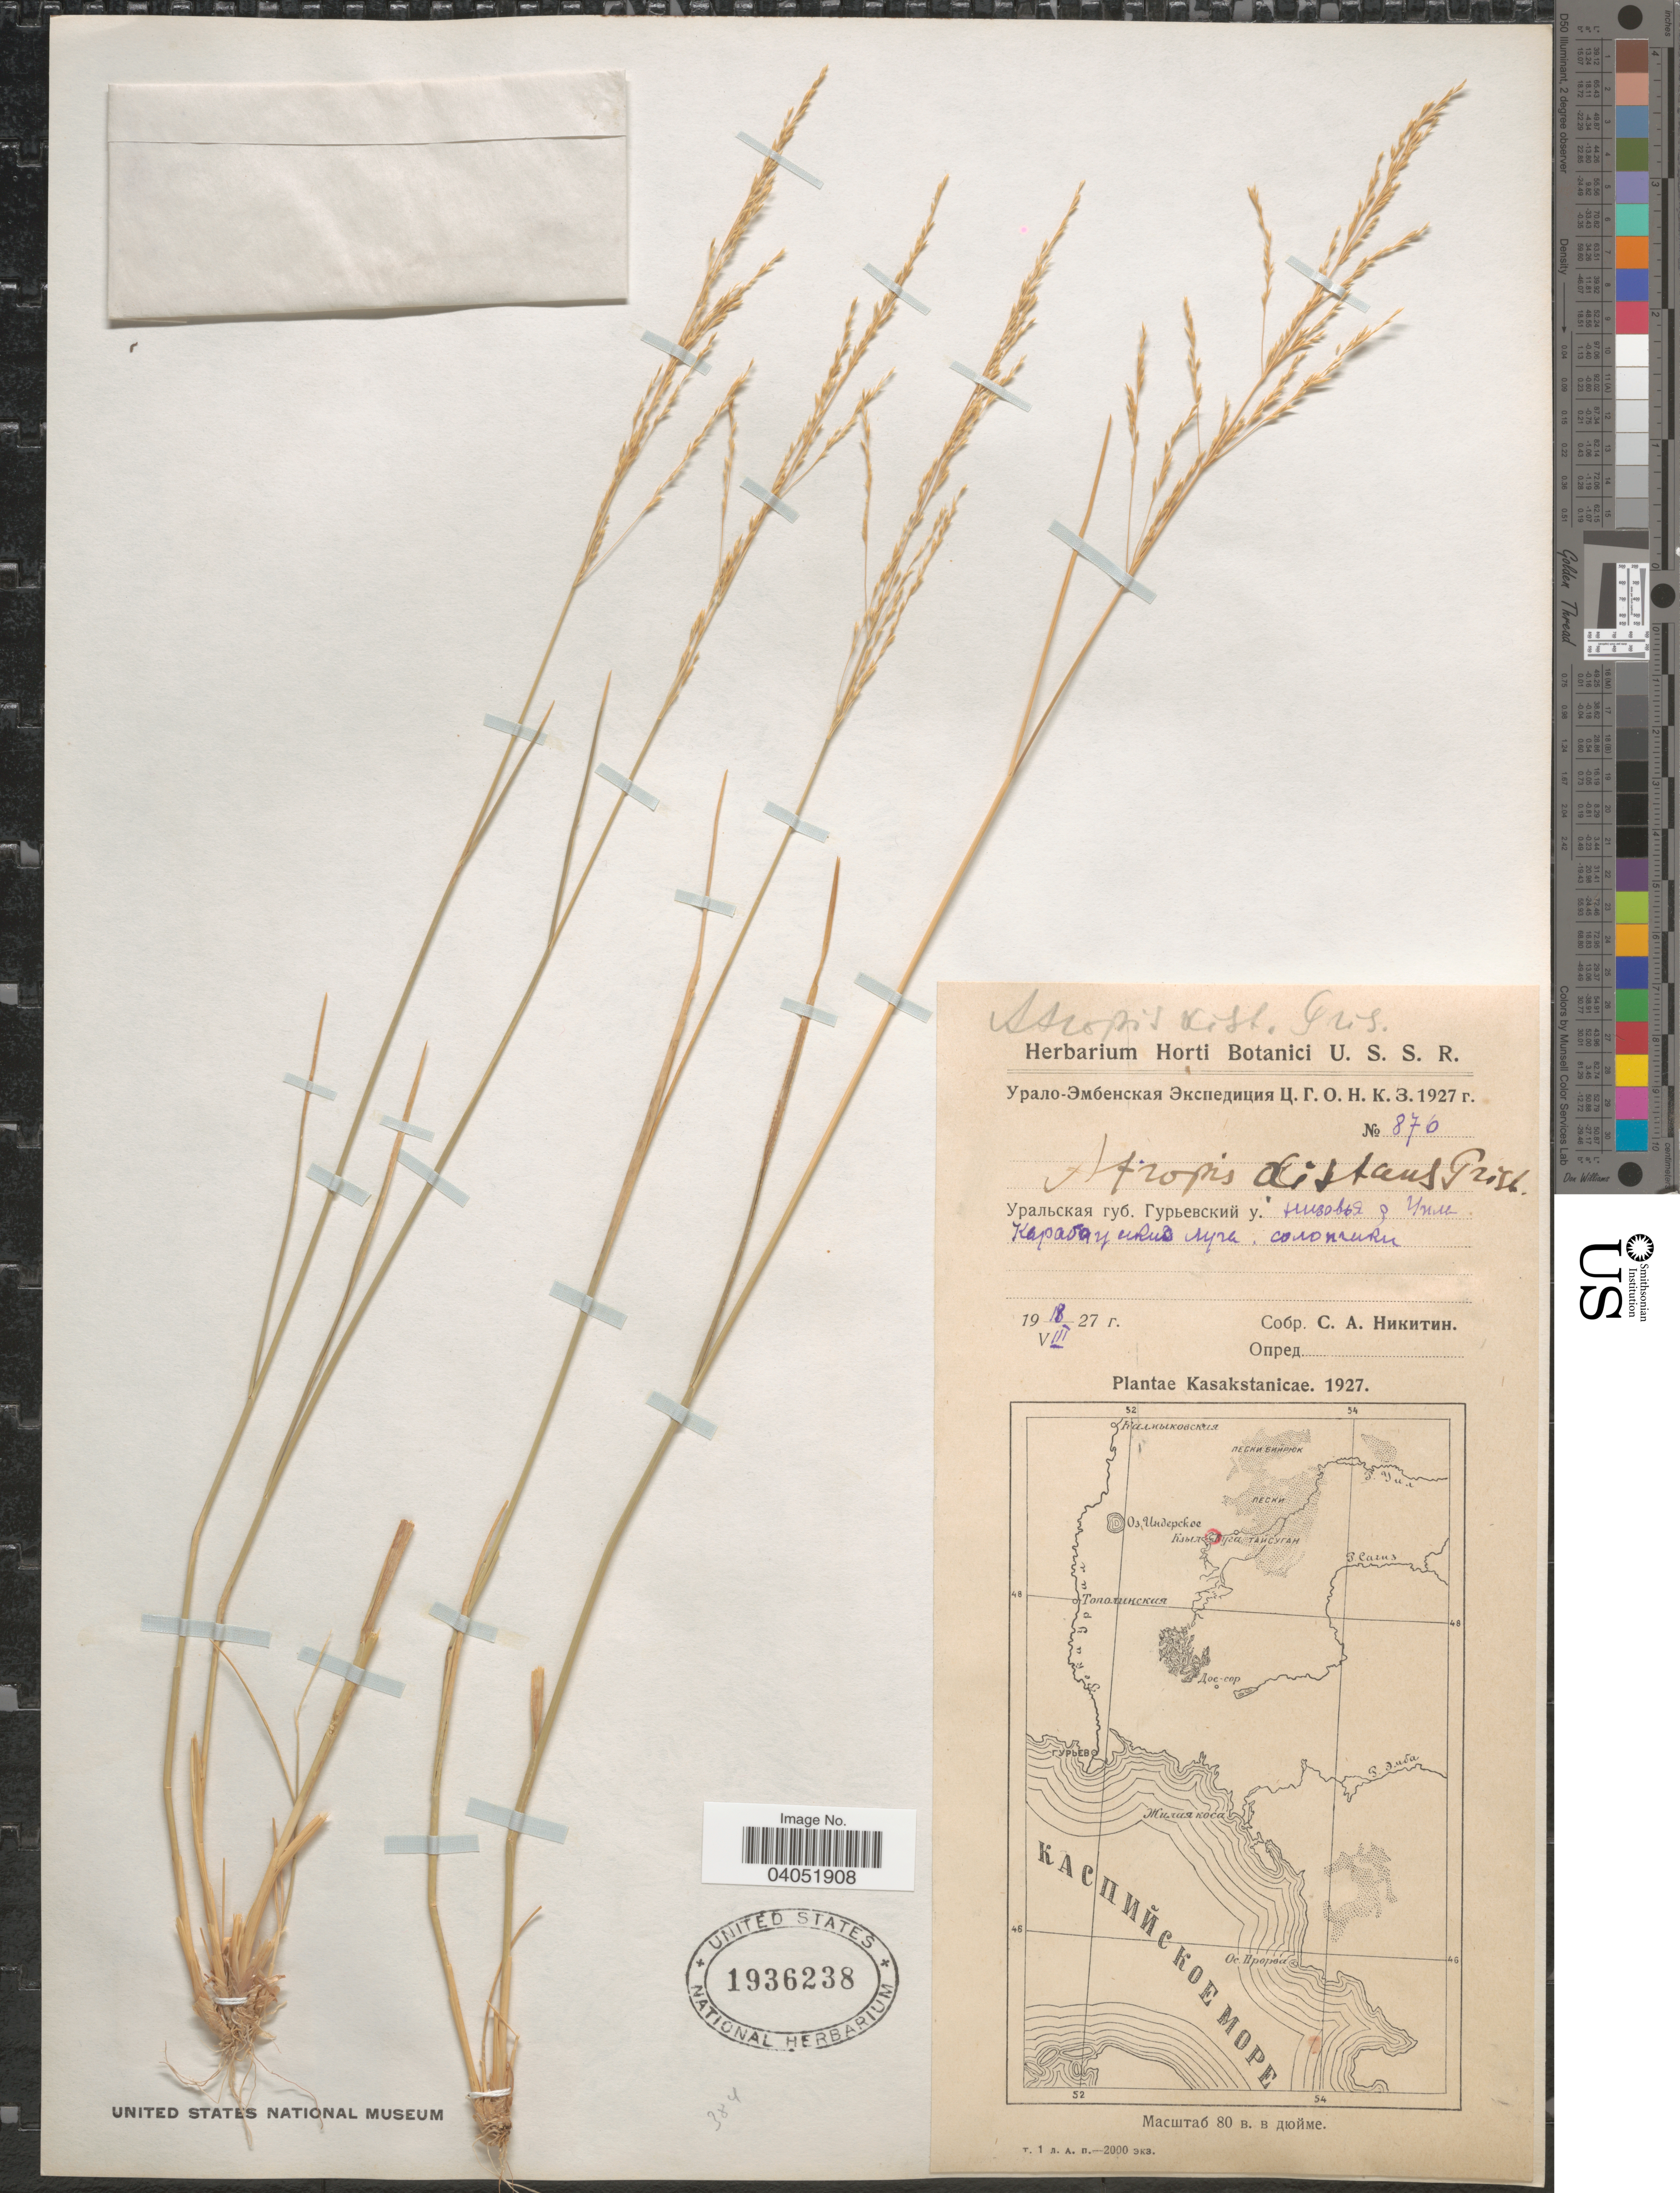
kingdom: Plantae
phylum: Tracheophyta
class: Liliopsida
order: Poales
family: Poaceae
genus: Puccinellia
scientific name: Puccinellia distans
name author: (Jacq.) Parl.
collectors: S. A. Nikitin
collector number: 870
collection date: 1927-08-18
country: Kazakhstan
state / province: West Kazakhstan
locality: Kasakstanicae. Uil river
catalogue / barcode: US 1936238